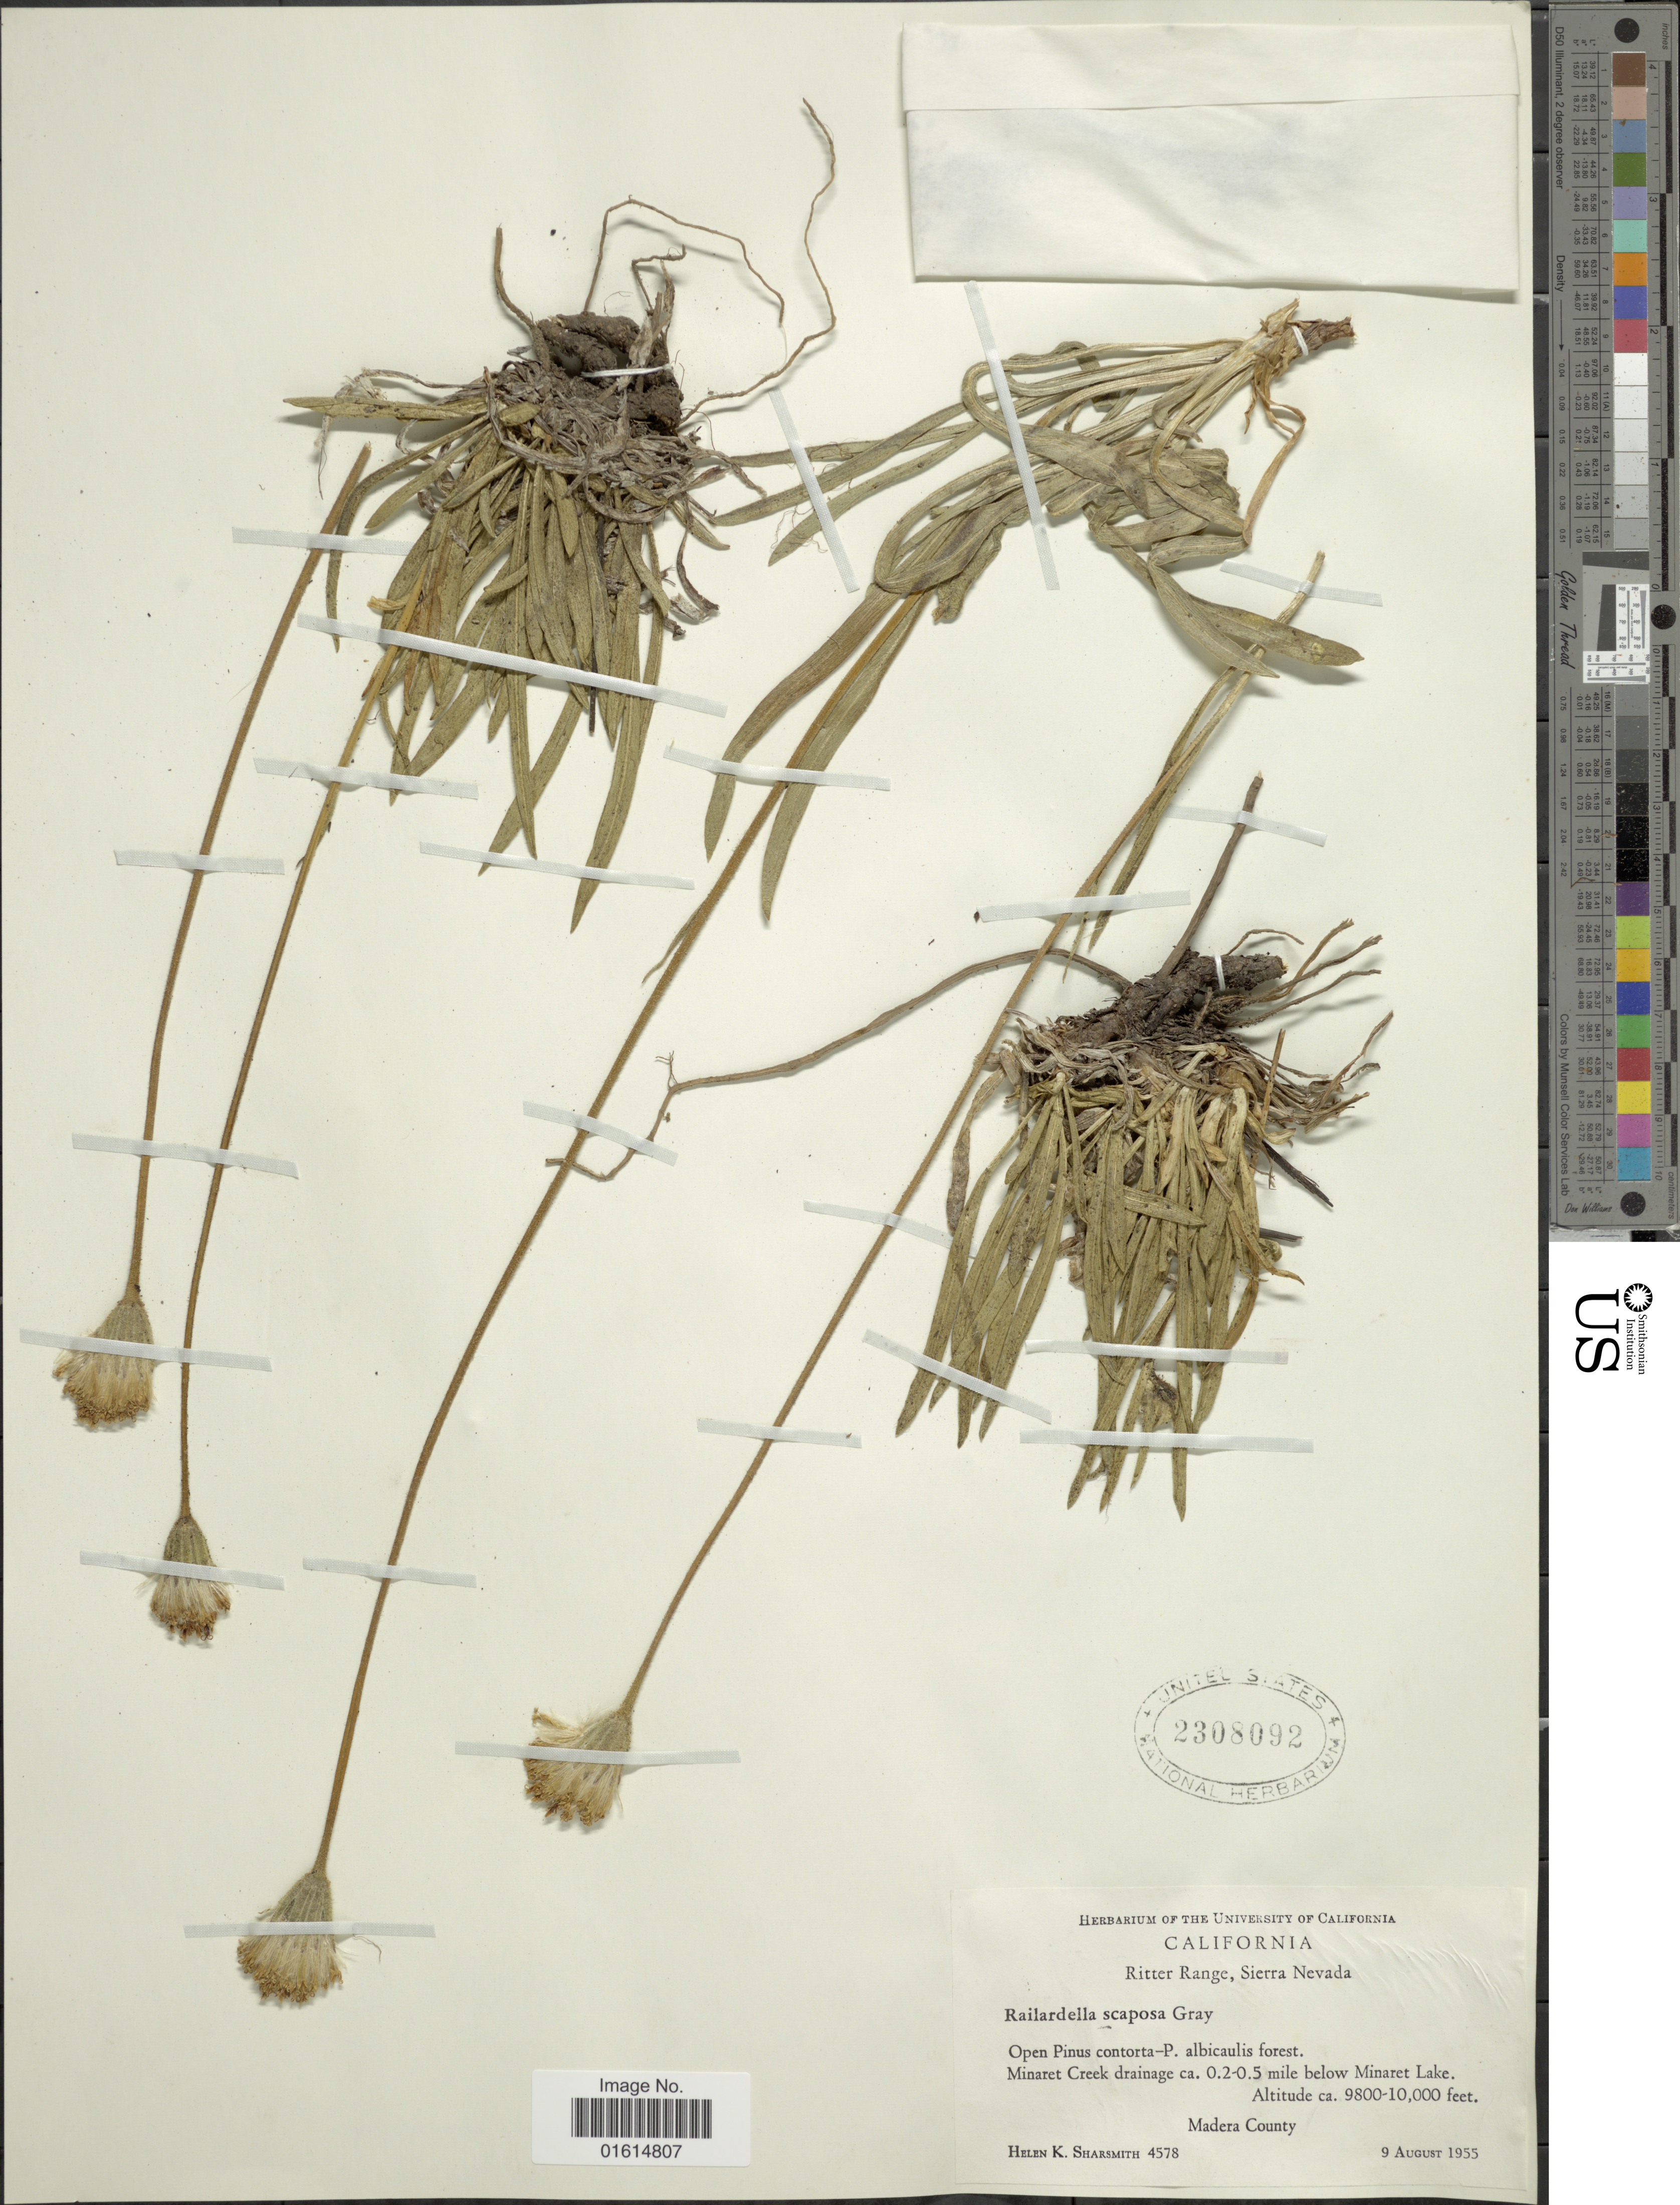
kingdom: Plantae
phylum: Tracheophyta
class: Magnoliopsida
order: Asterales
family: Asteraceae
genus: Raillardella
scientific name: Raillardella scaposa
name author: A. Gray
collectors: H. Sharsmith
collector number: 4578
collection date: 1955-08-09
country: United States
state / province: California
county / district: Madera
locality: Ritter Range, Sierra Nevada, Minaret Creek drainage ca 0.2-0.5 mile below Minaret Lake, Madera County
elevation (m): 2987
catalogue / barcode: US 2308092